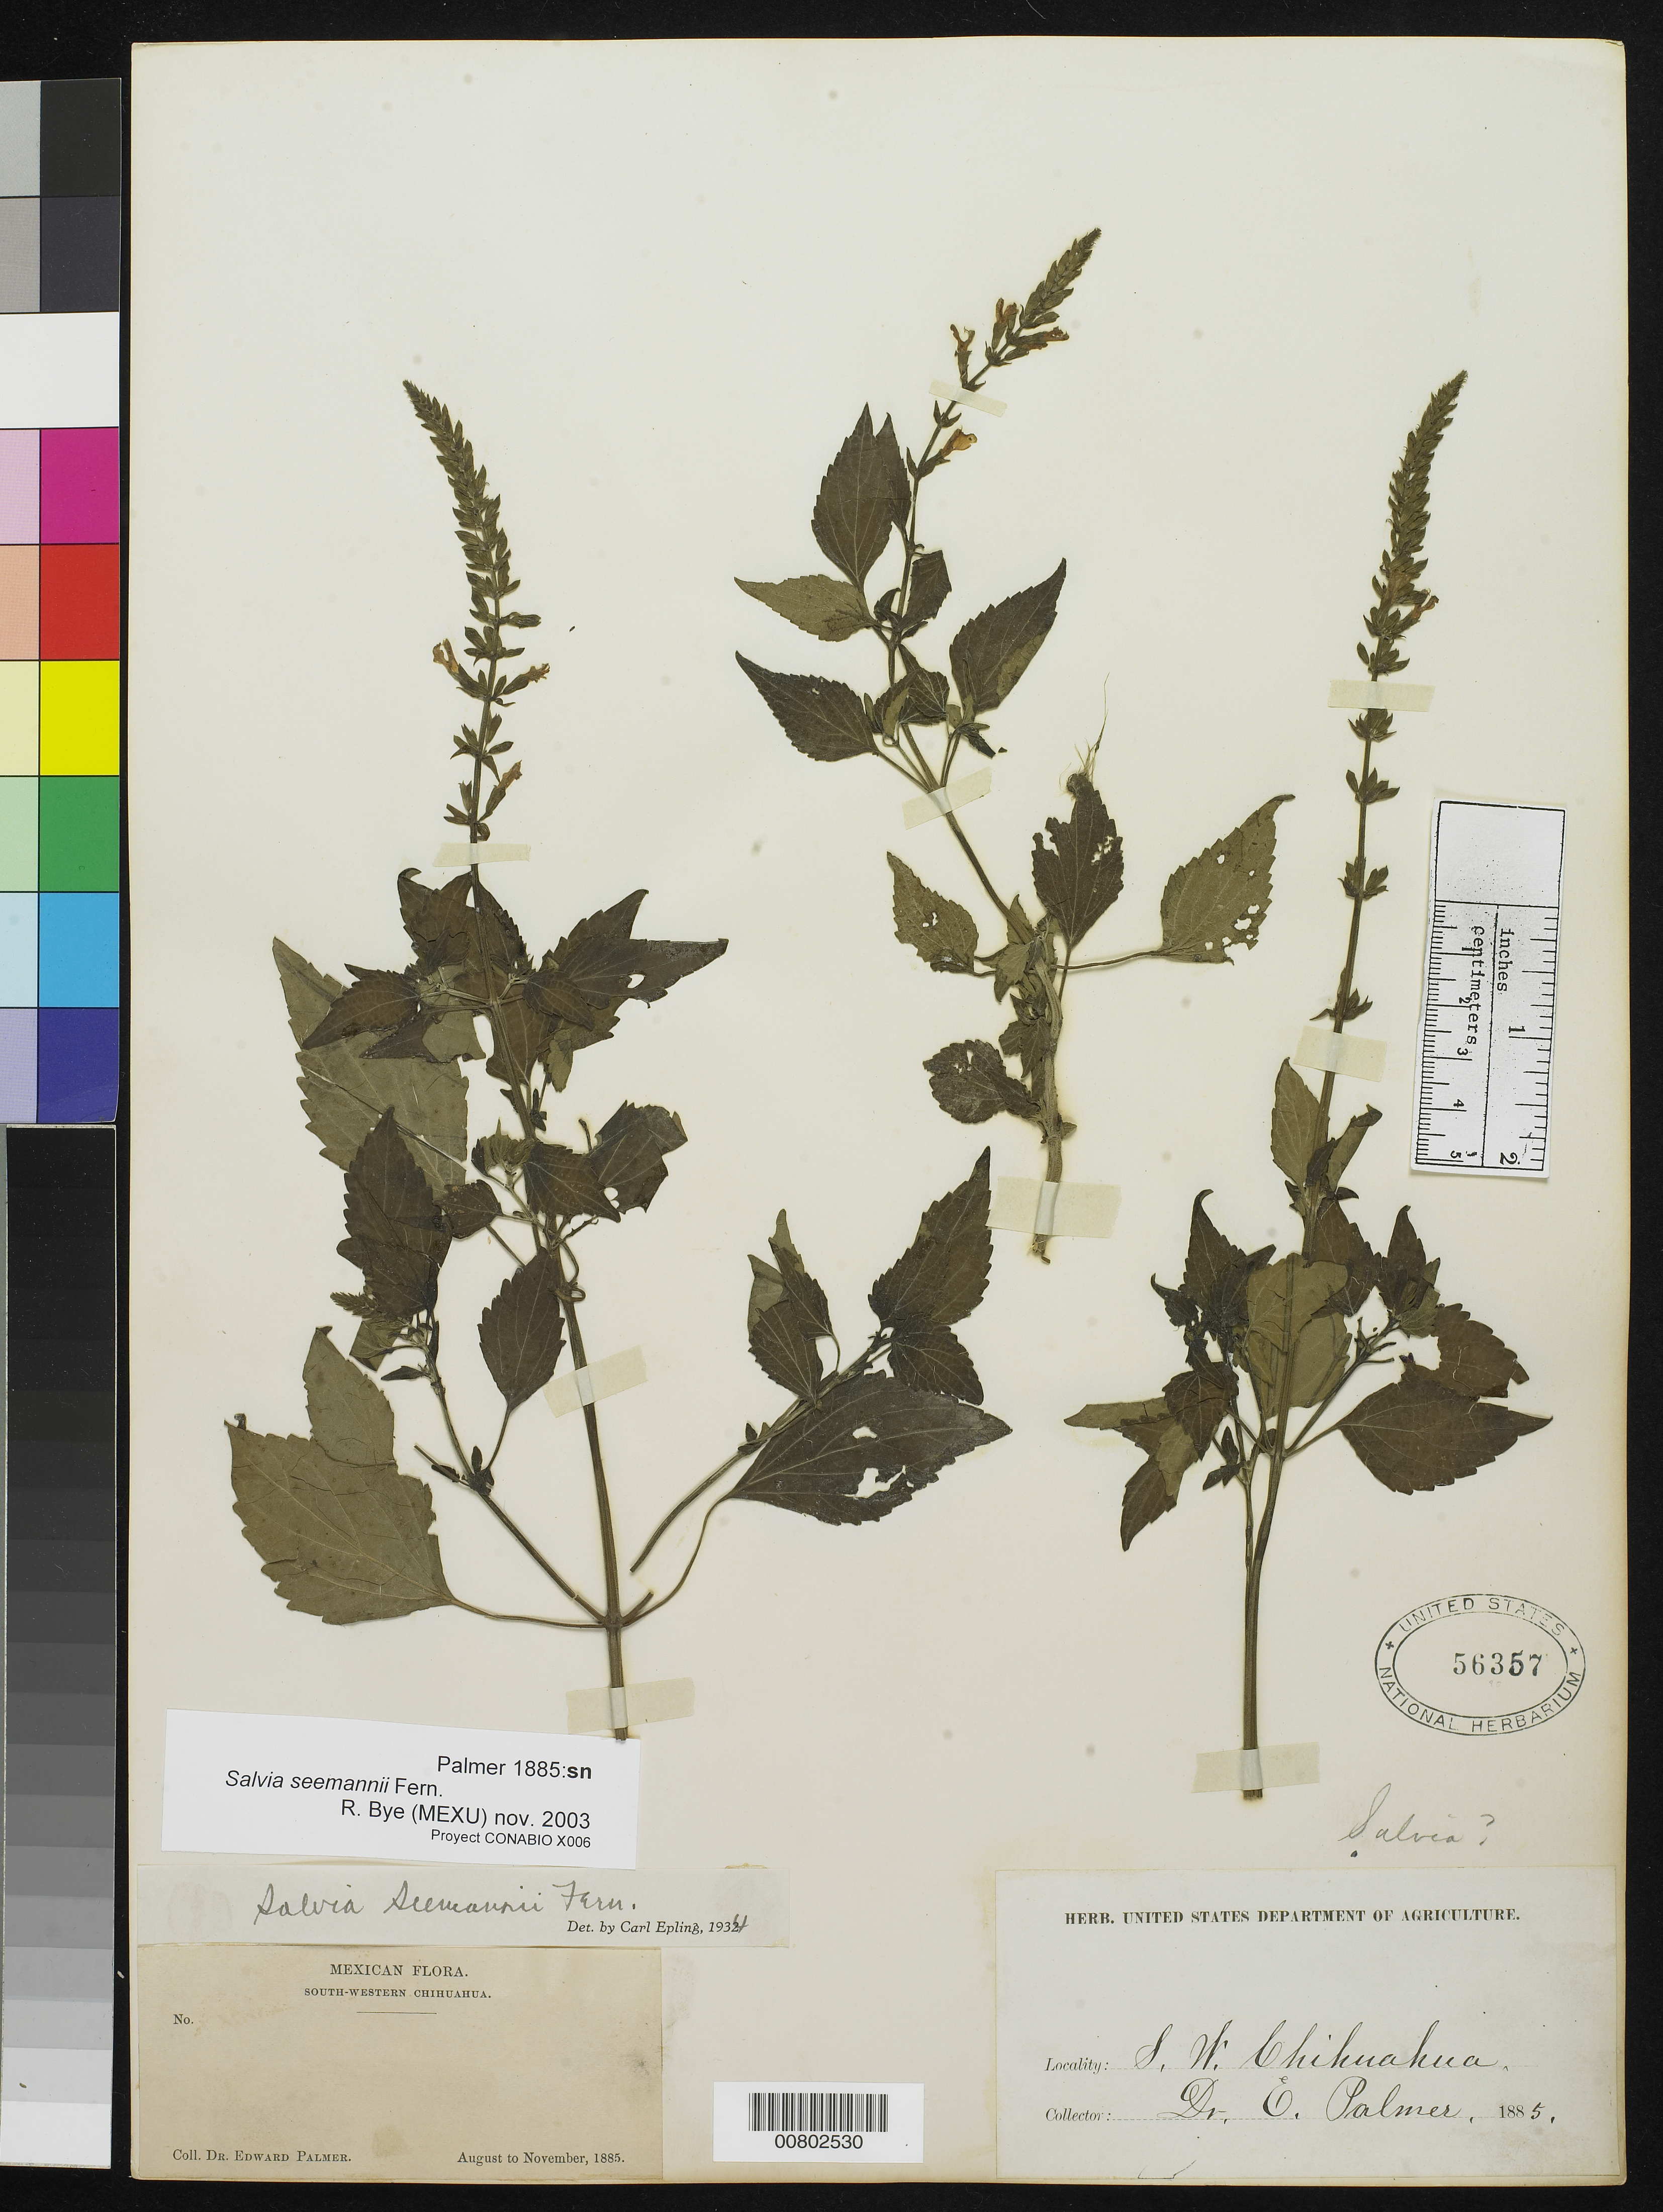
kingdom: Plantae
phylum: Tracheophyta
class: Magnoliopsida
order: Lamiales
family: Lamiaceae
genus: Salvia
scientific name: Salvia seemannii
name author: Fernald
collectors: E. Palmer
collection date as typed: Aug 1885 to -- Nov 1885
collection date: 1885-08/1885-11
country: Mexico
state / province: Chihuahua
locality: SW Chihuahua.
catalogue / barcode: US 56357